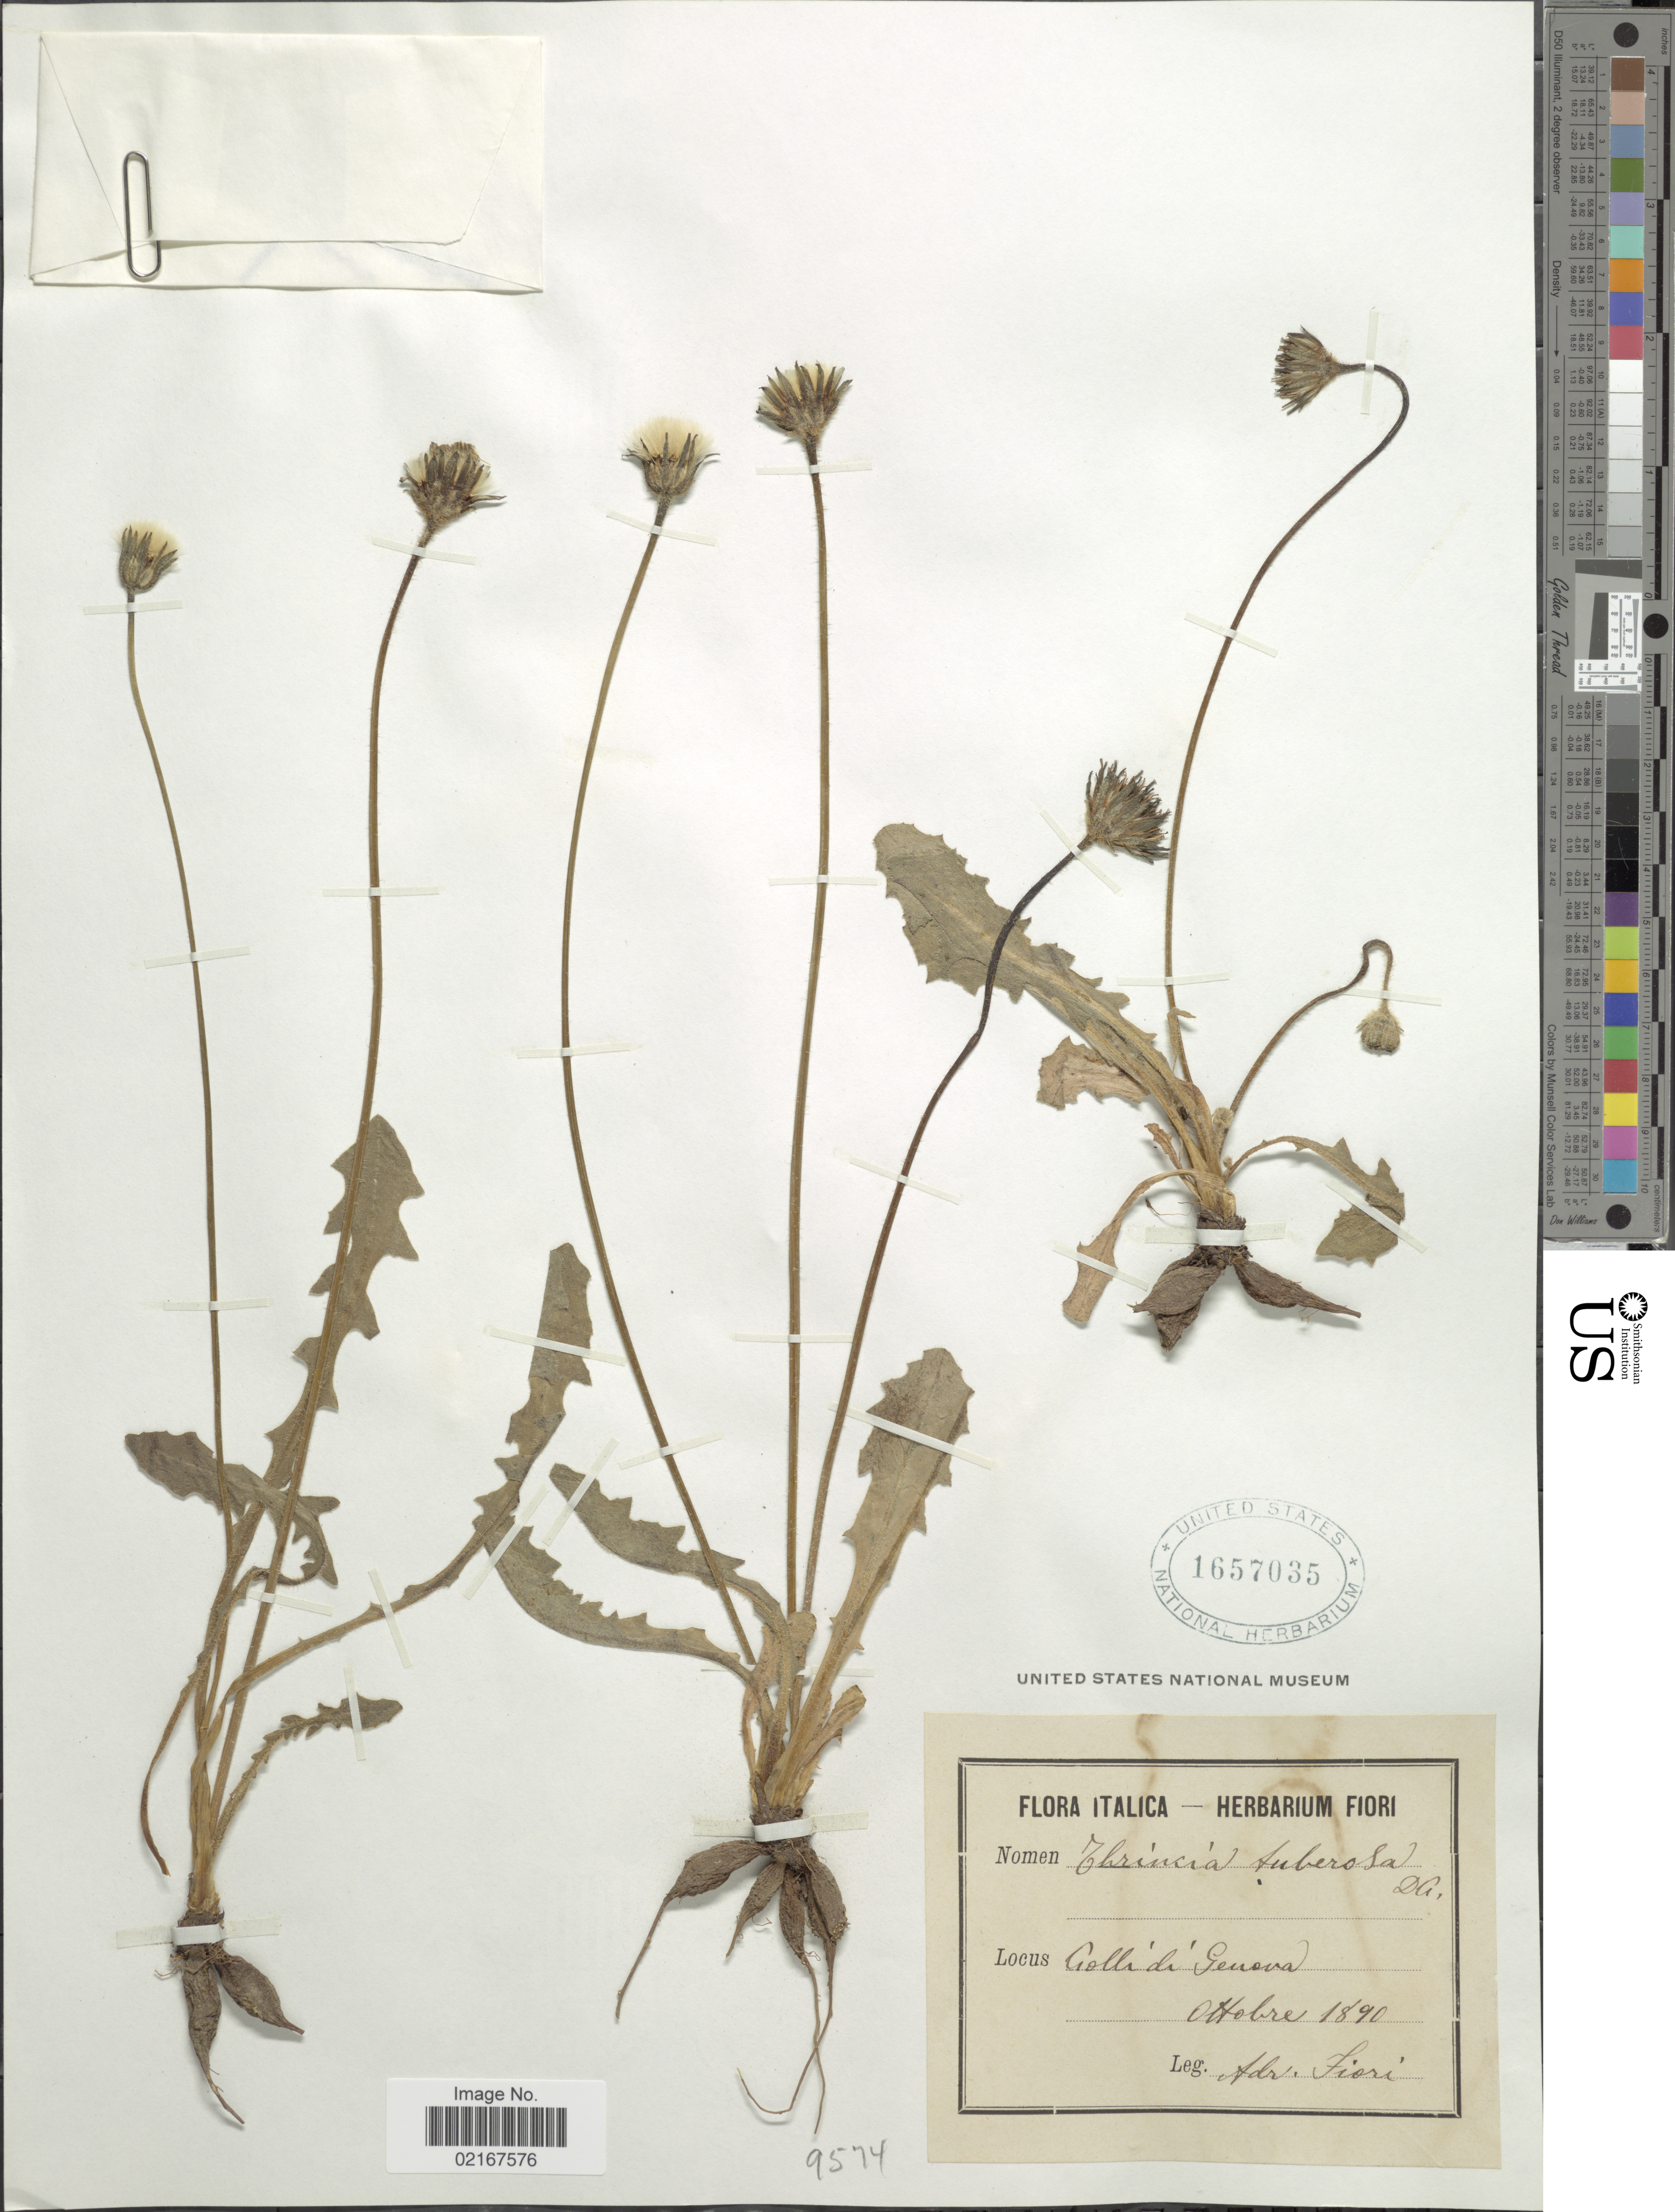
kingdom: Plantae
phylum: Tracheophyta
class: Magnoliopsida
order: Asterales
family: Asteraceae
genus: Leontodon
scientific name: Leontodon tuberosus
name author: L.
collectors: A. Fiori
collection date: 1890-10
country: Italy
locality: Golli di Geneva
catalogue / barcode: US 1657035